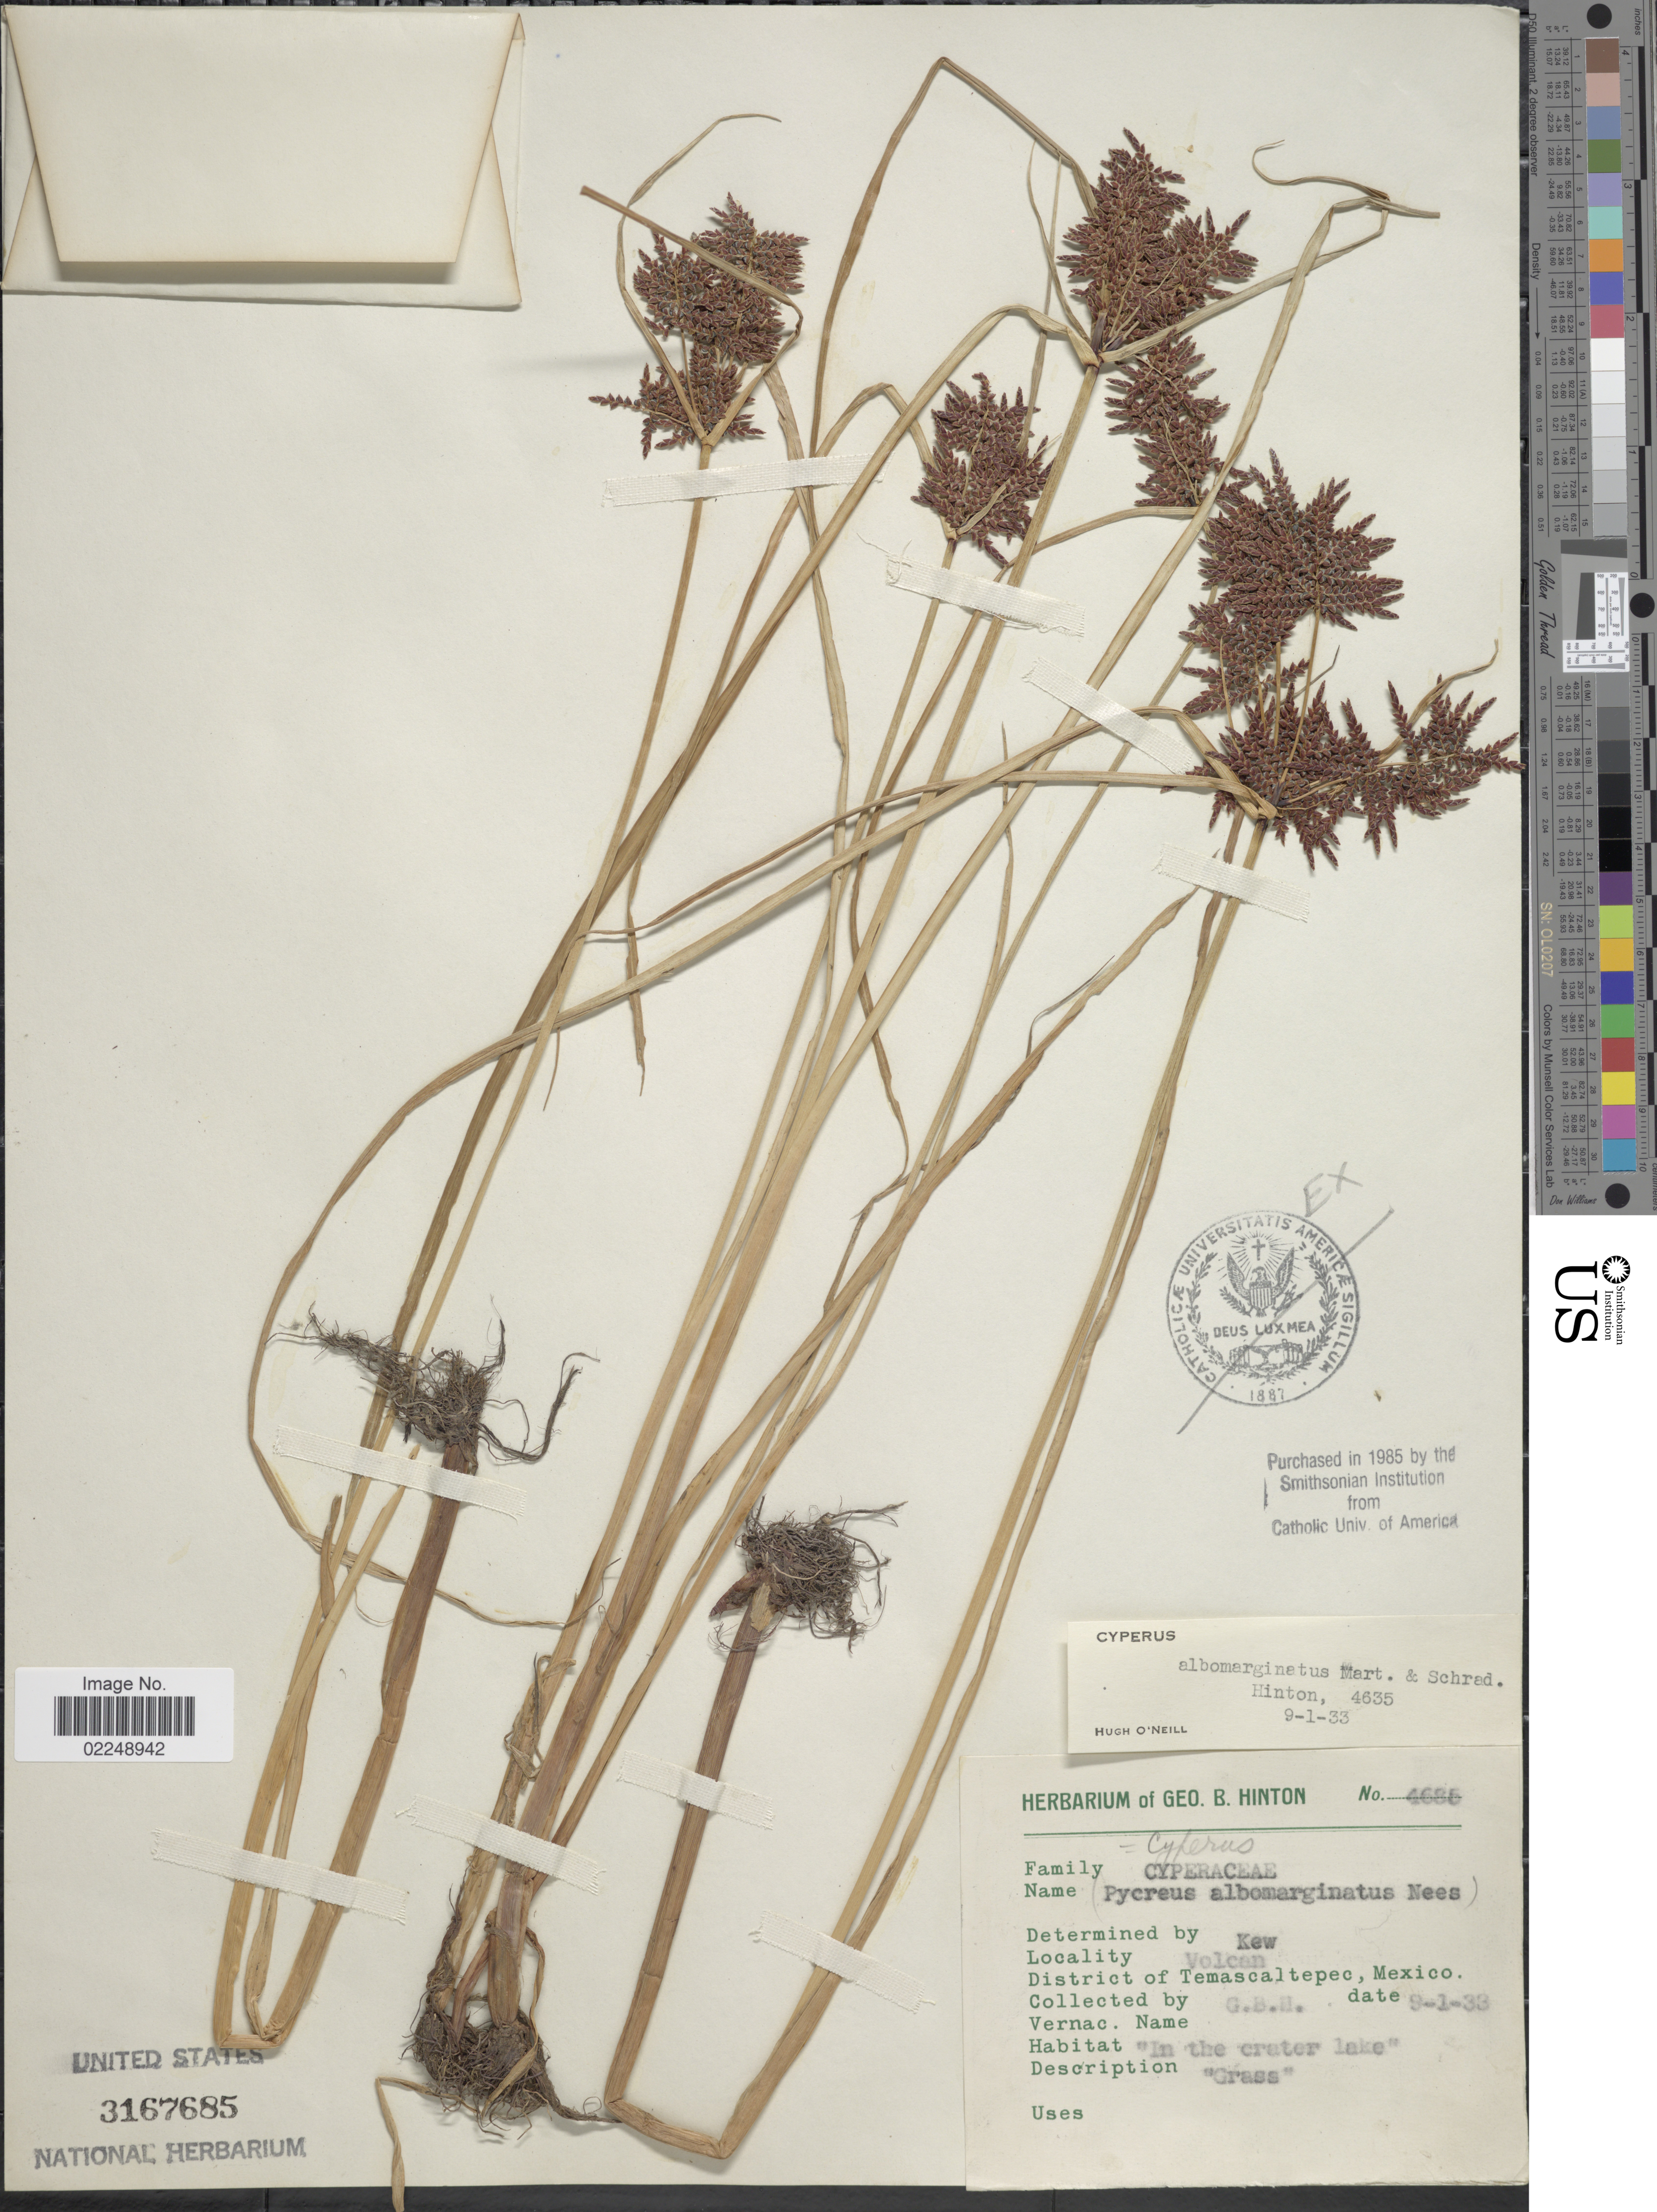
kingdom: Plantae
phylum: Tracheophyta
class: Liliopsida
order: Poales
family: Cyperaceae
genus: Cyperus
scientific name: Cyperus flavicomus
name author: Michx.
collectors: G. B. Hinton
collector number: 4685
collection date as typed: Transcribed d/m/y: 1/9/33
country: Mexico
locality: Volcan, District of Temascaltepec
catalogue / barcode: US 3167685